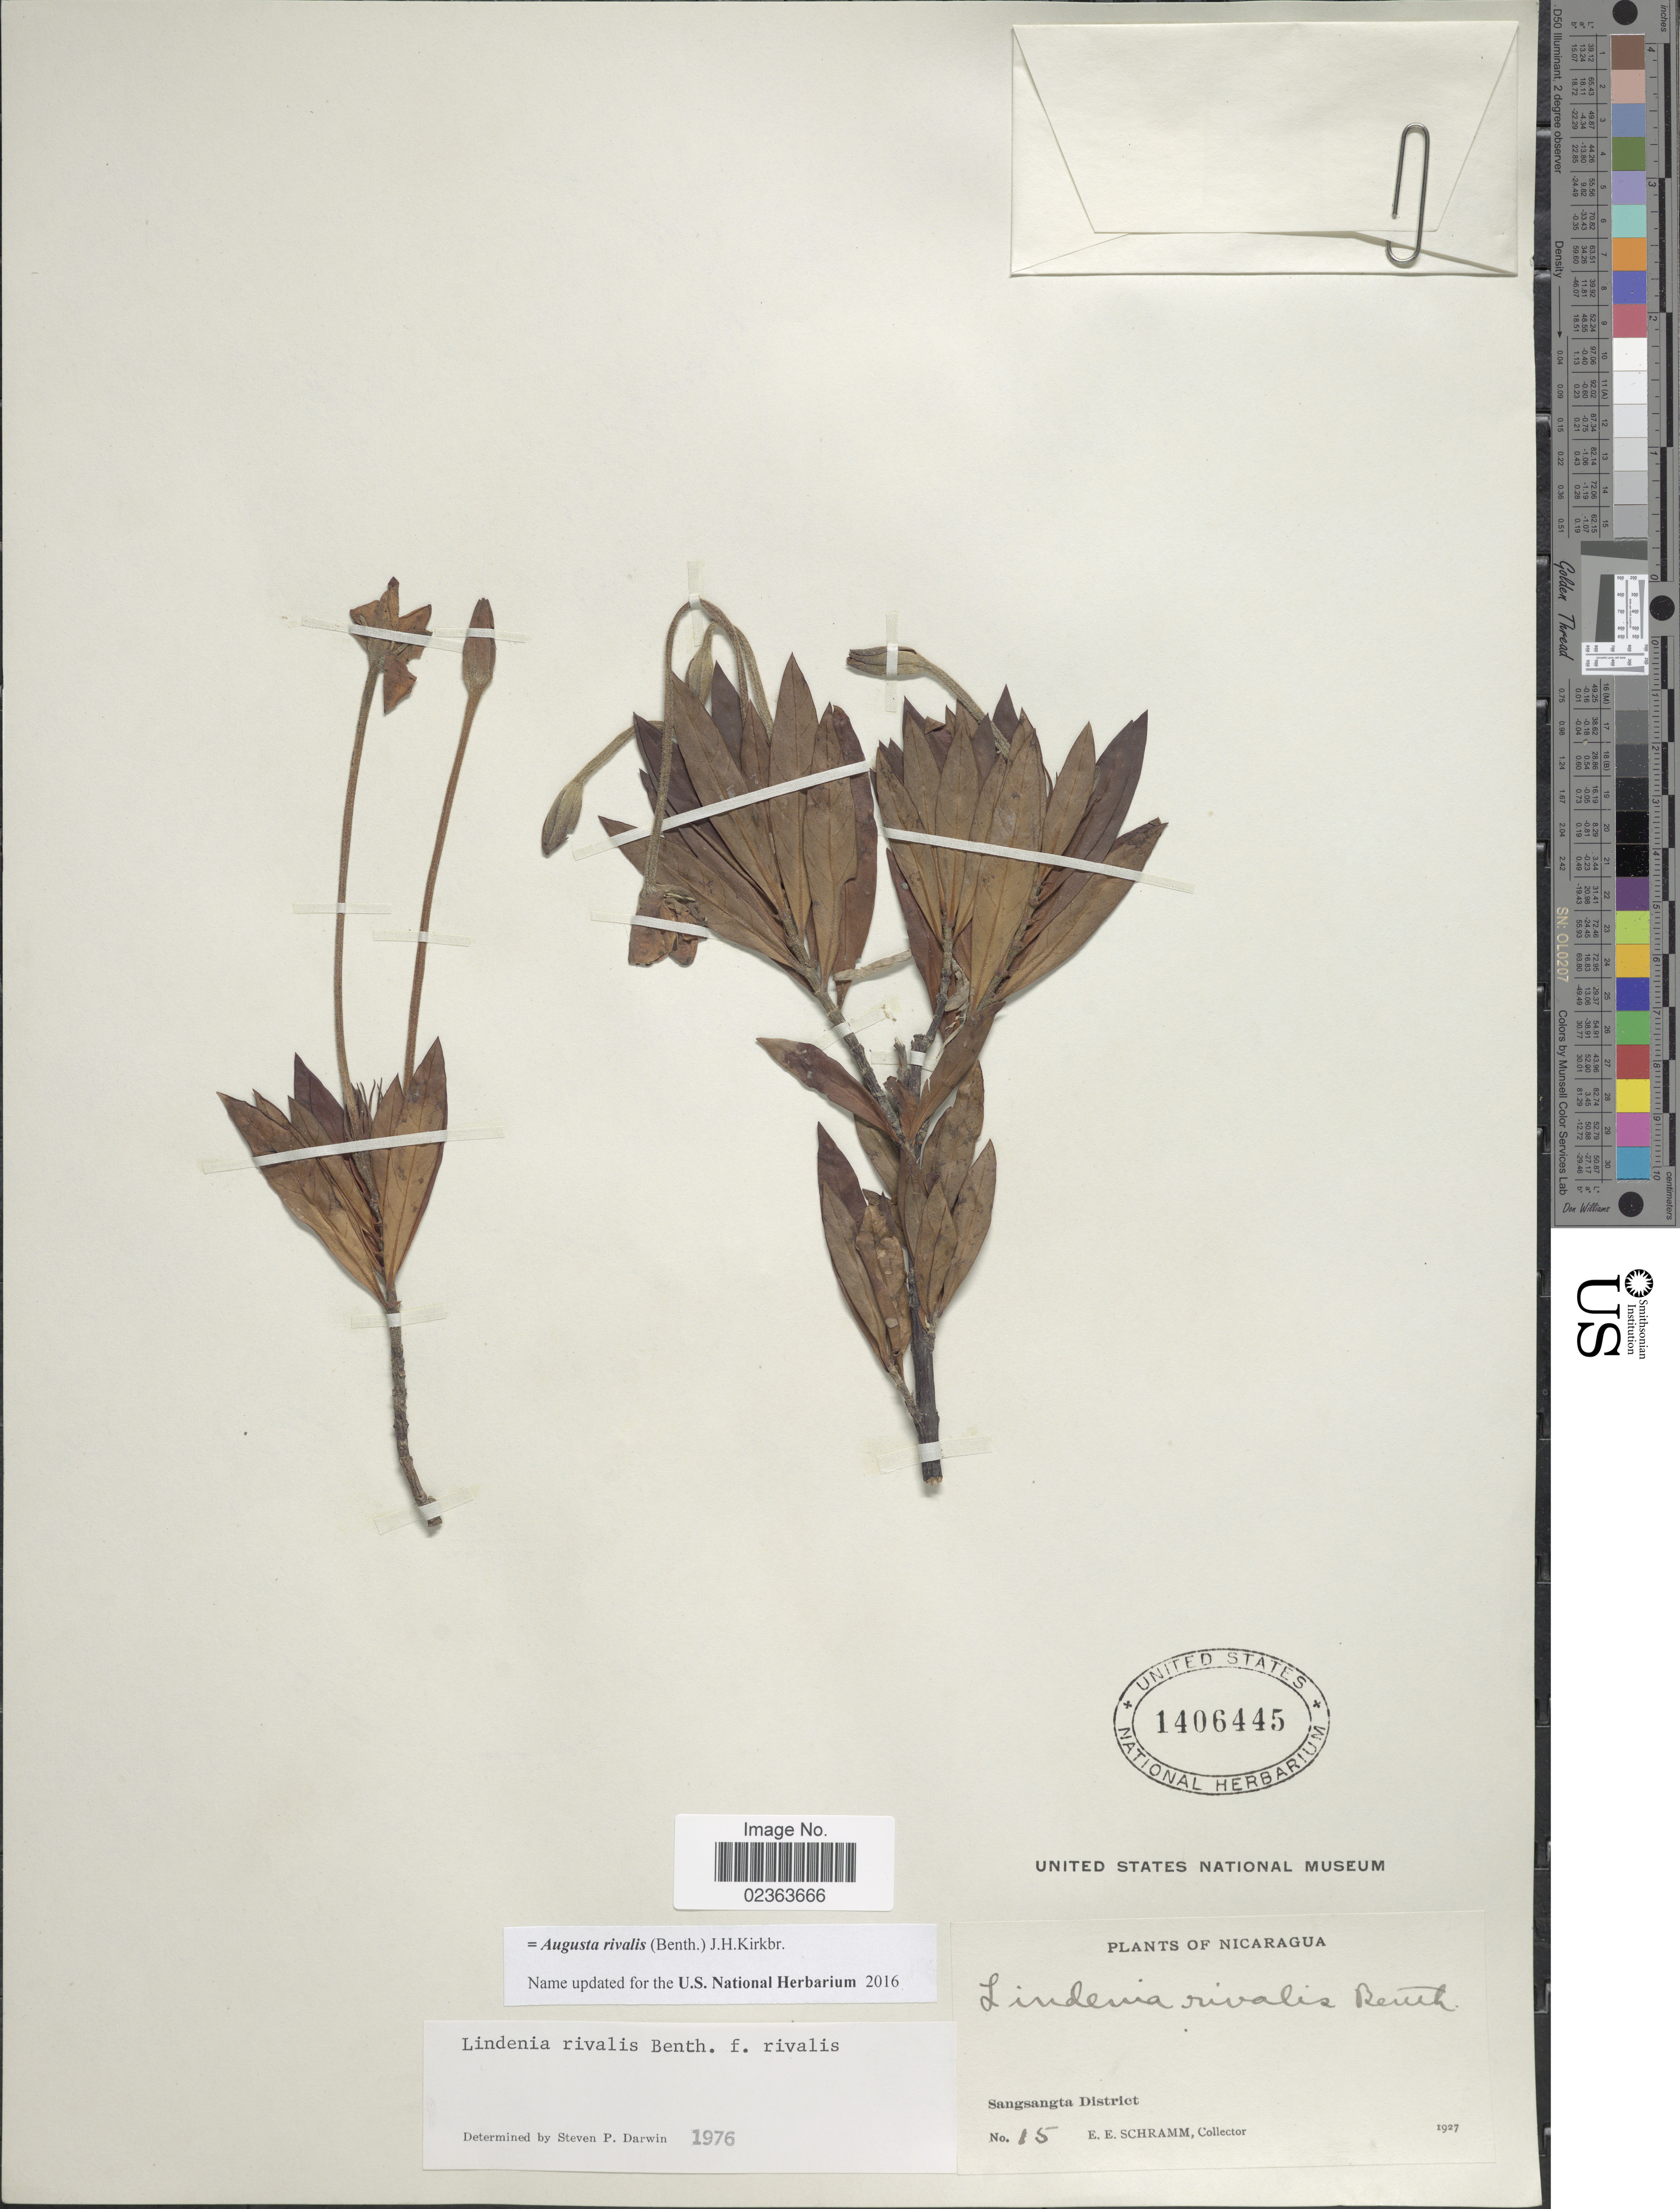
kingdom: Plantae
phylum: Tracheophyta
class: Magnoliopsida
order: Gentianales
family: Rubiaceae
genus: Augusta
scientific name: Augusta rivalis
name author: (Benth.) J.H. Kirkbr.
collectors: E. Schramm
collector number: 15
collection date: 1927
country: Nicaragua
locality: Sangsangta District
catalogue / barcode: US 1406445